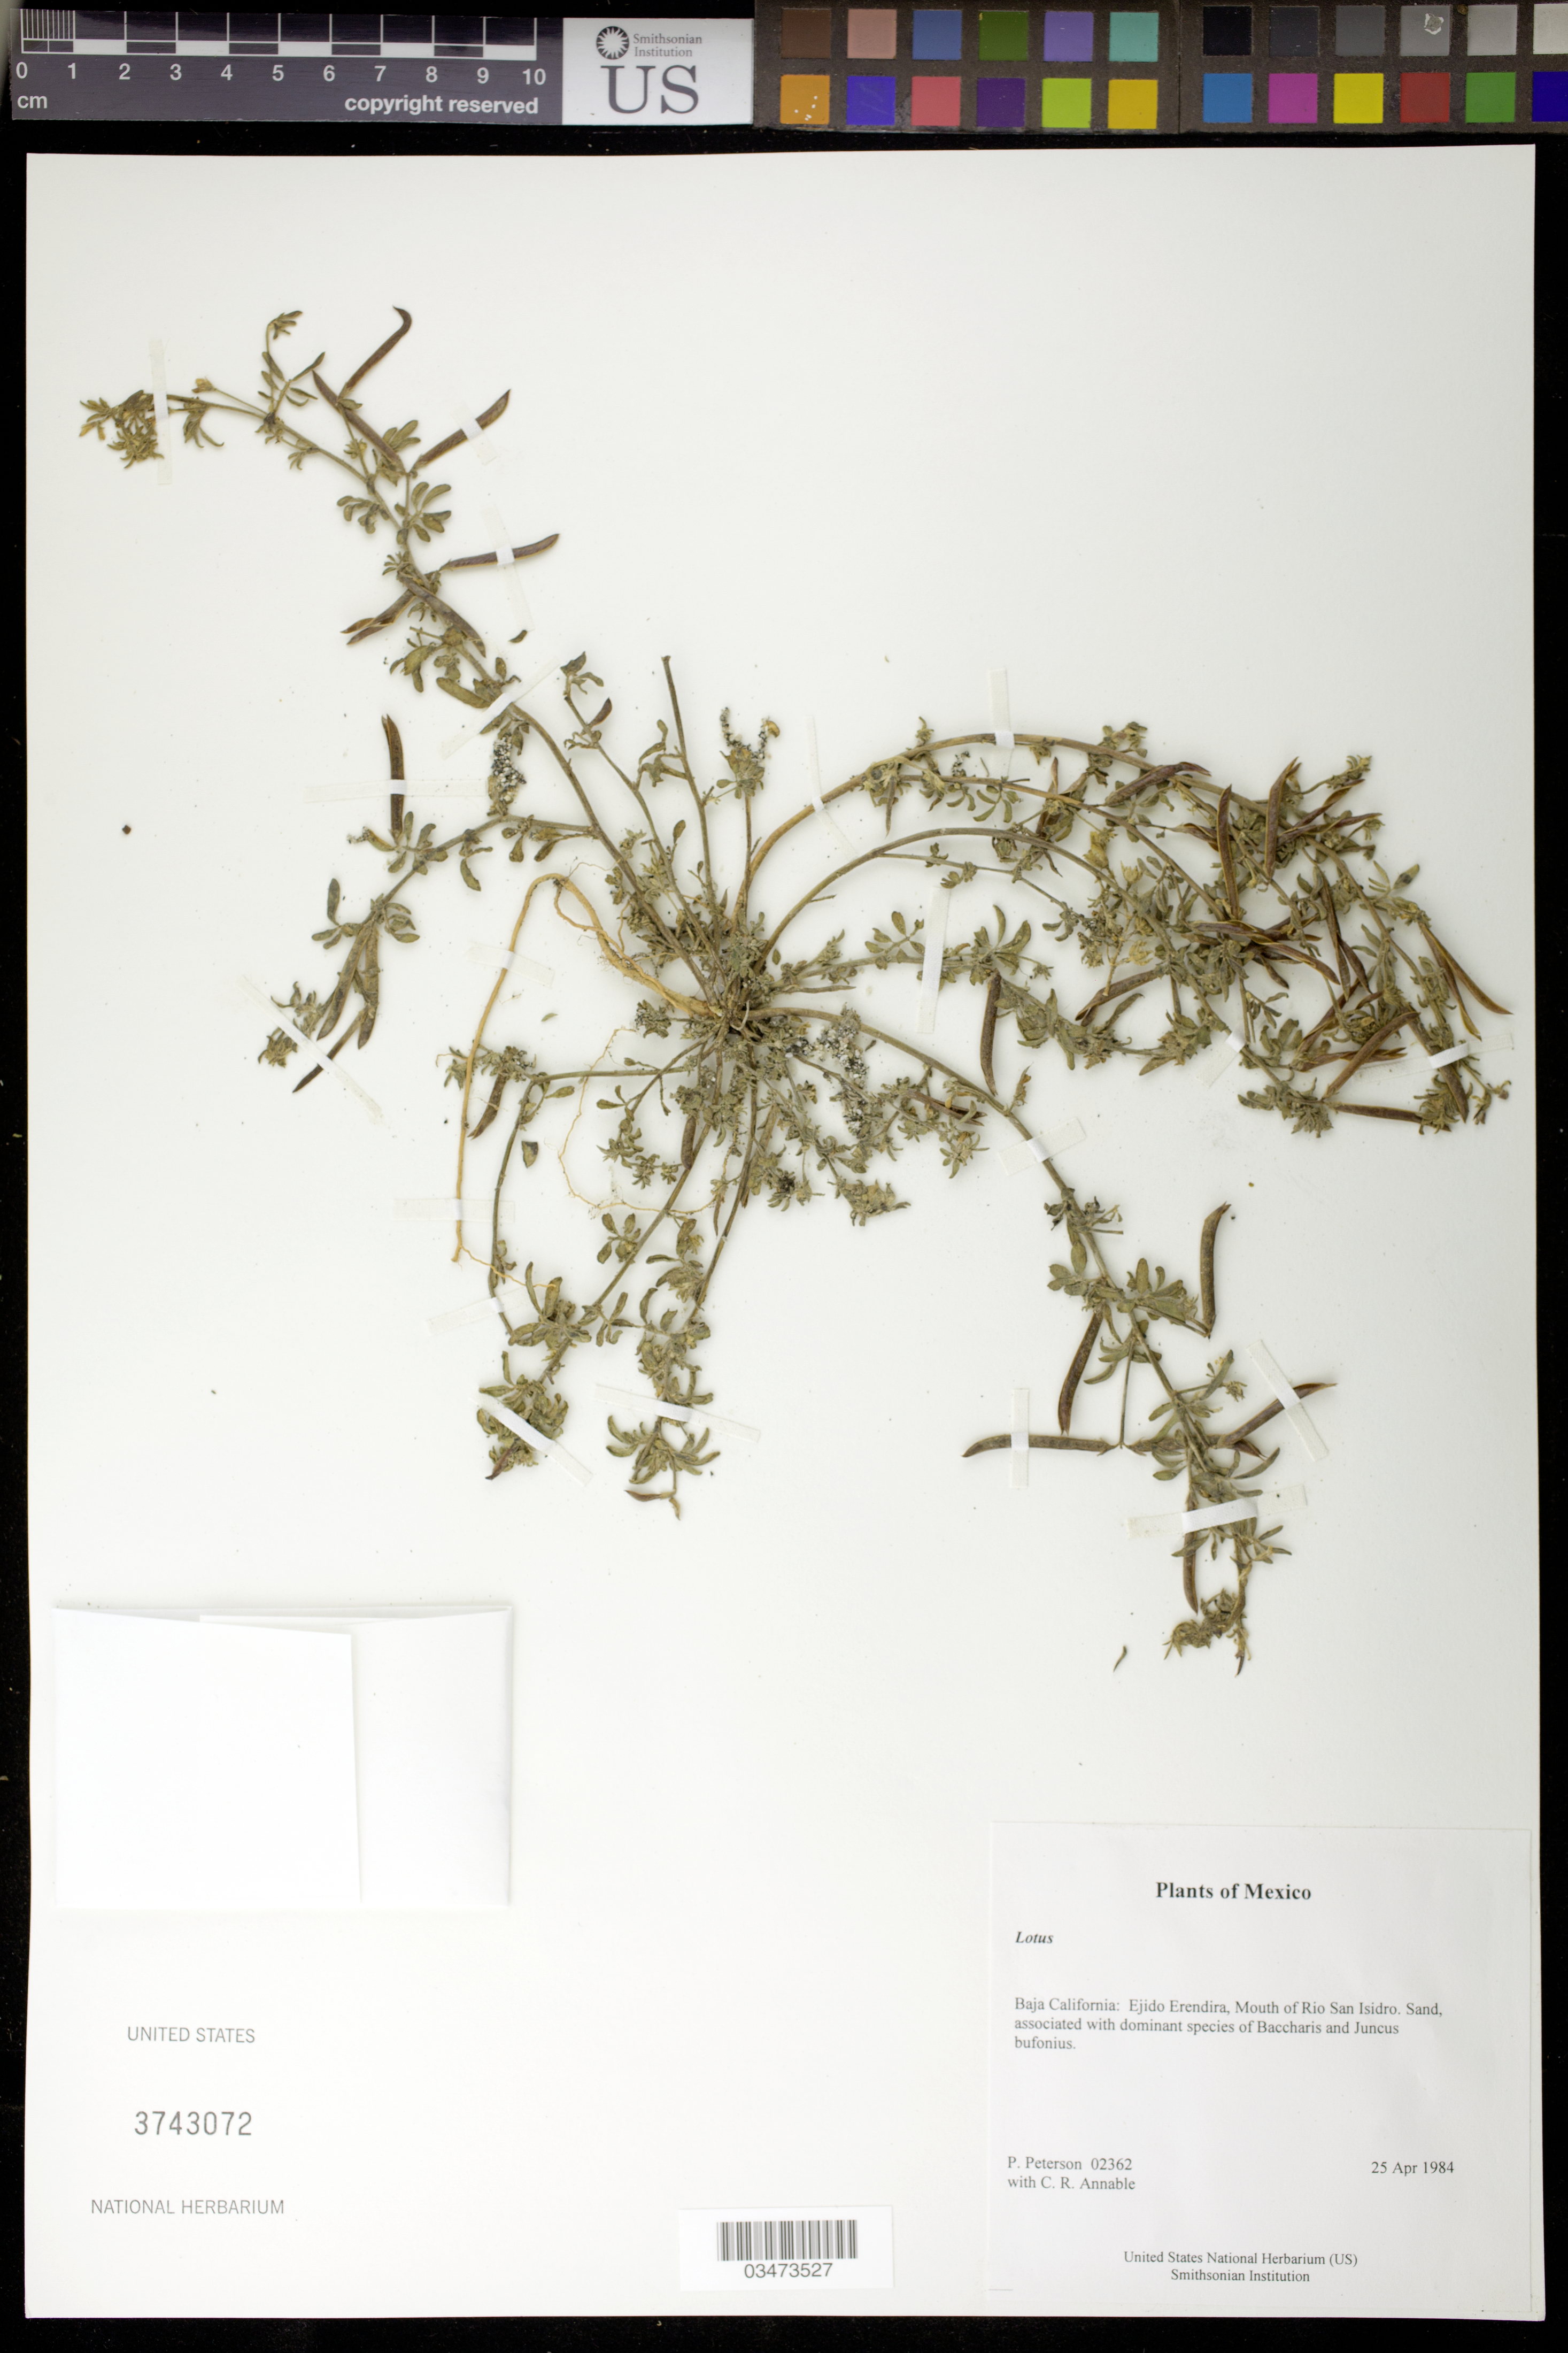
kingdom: Plantae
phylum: Tracheophyta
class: Magnoliopsida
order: Fabales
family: Fabaceae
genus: Lotus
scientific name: Lotus sp.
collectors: P. M. Peterson & C. R. Annable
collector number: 02362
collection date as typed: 25 Apr 1984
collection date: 1984-04-25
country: Mexico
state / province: Baja California Norte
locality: Ejido Erendira, Mouth of Rio San Isidro.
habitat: Sand, associated with dominant species of Baccharis and Juncus bufonius.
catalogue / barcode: US 3743072